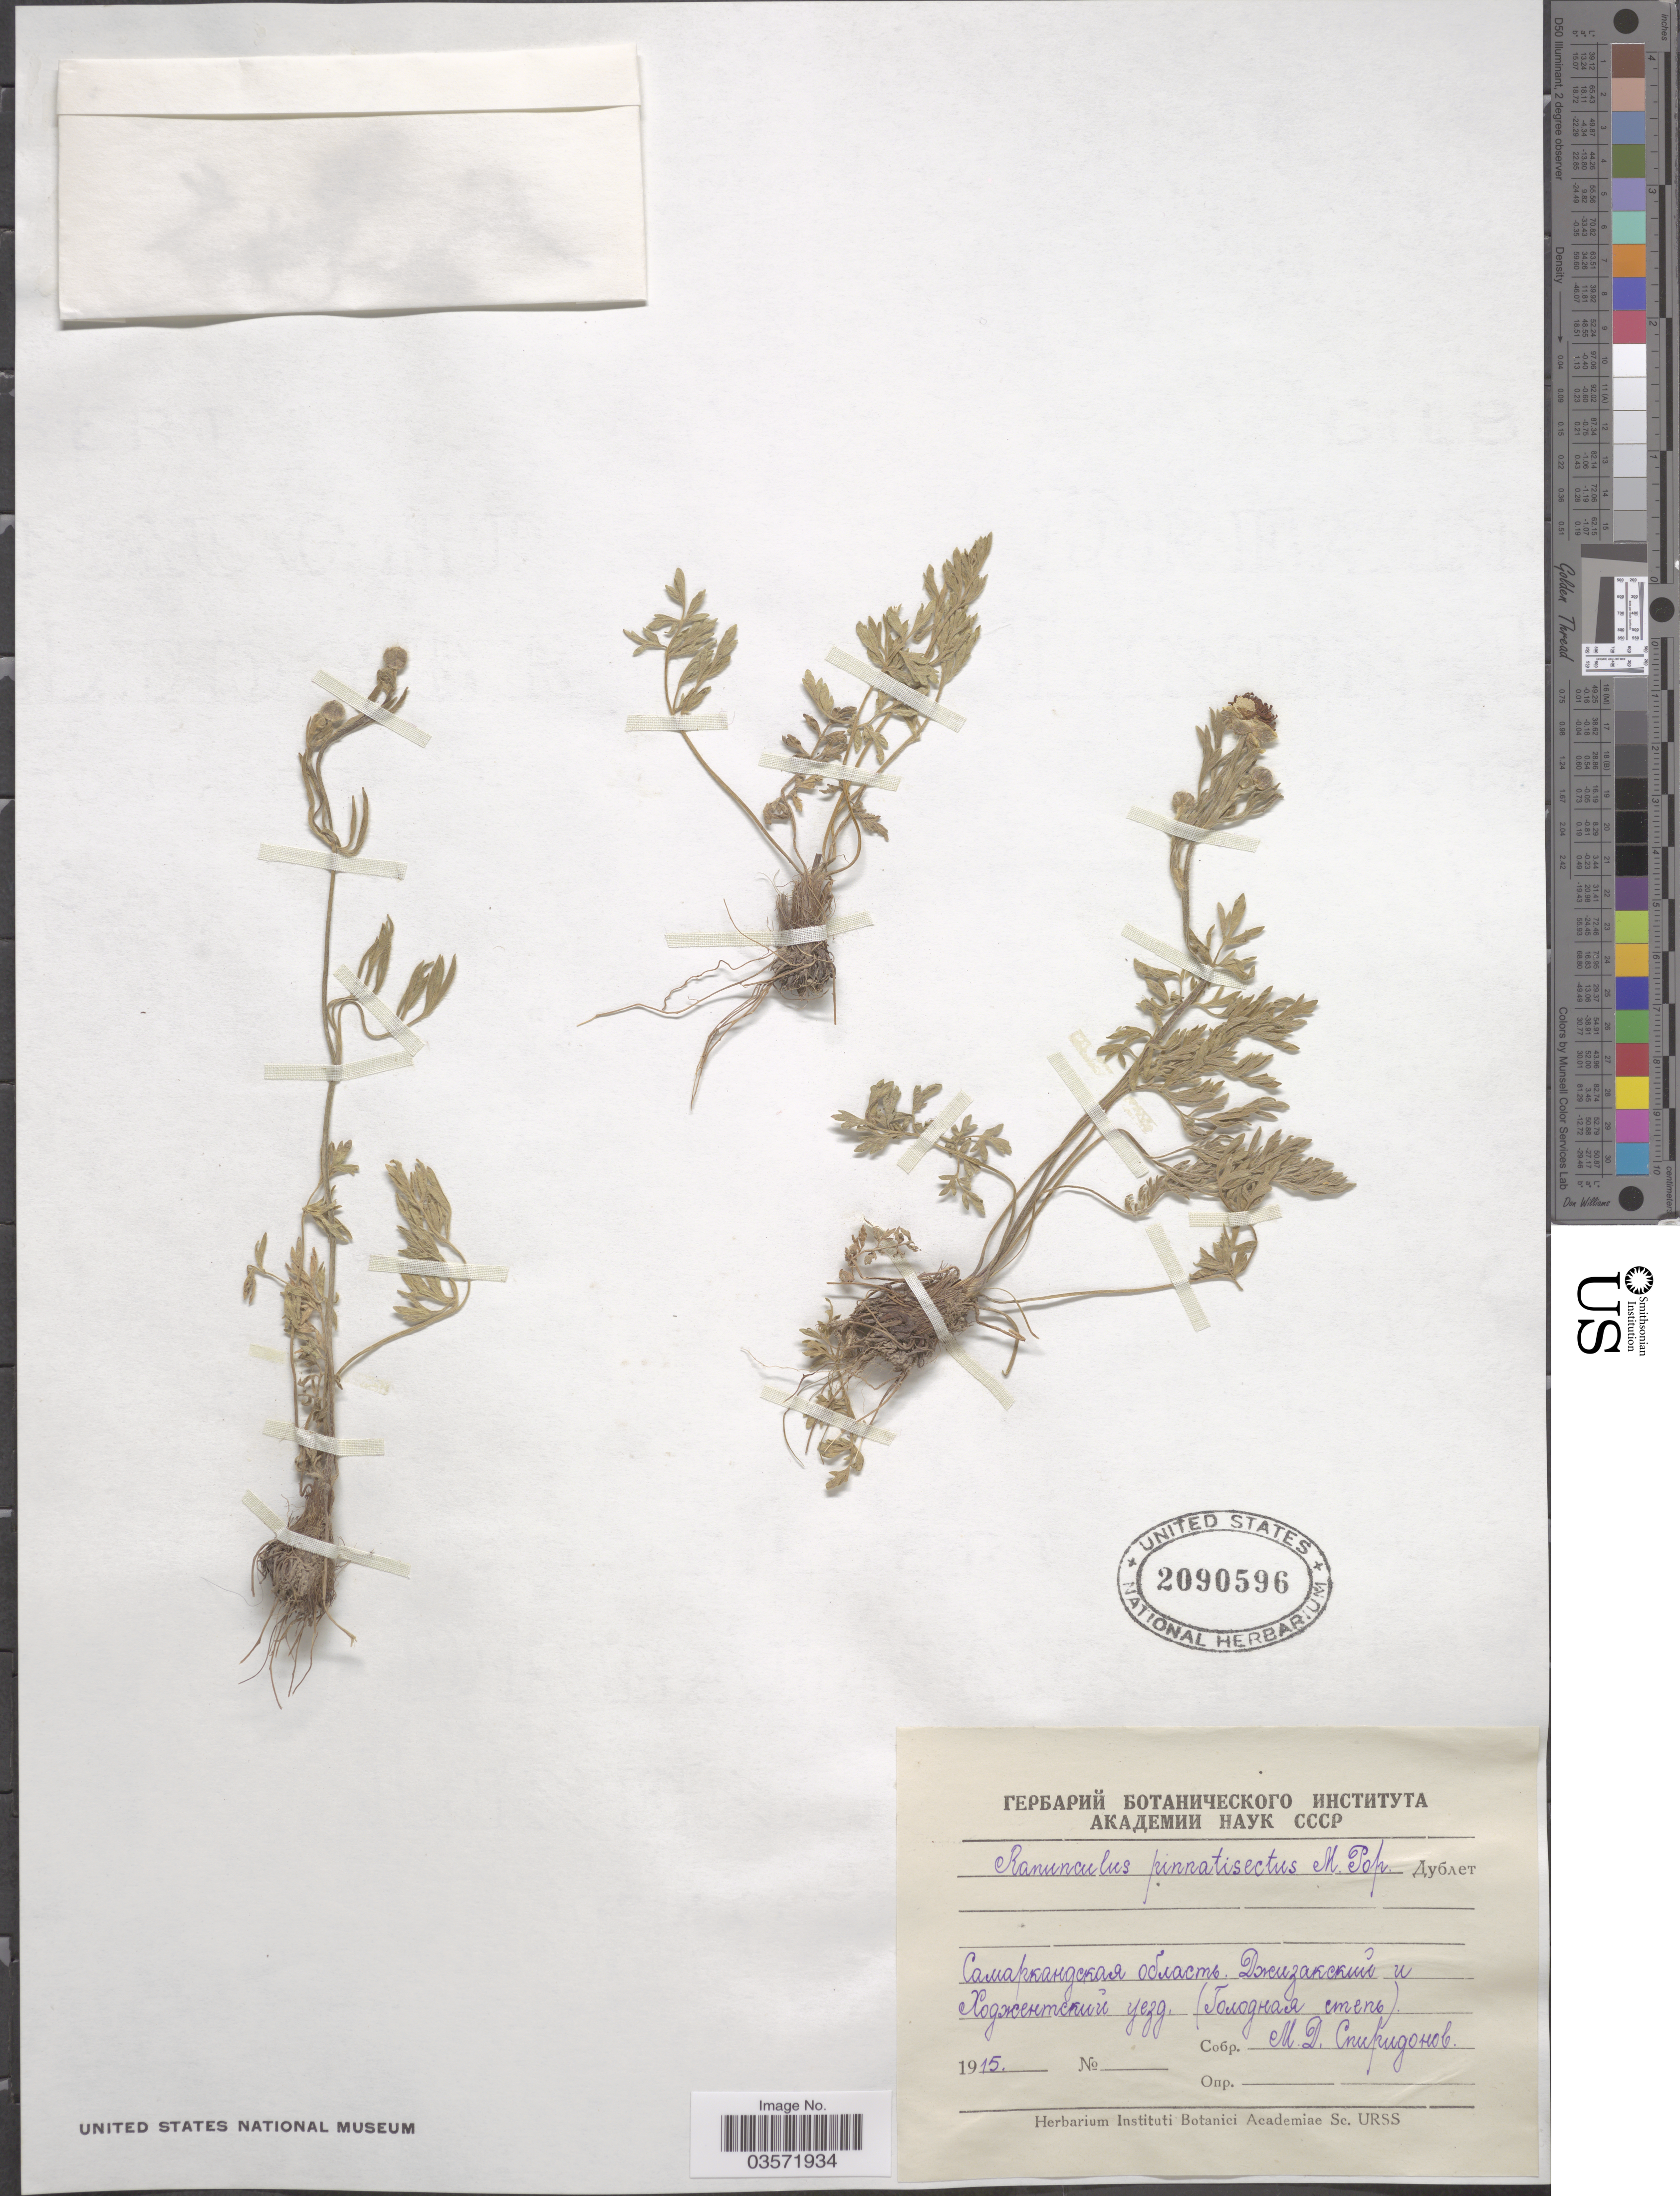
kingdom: Plantae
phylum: Tracheophyta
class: Magnoliopsida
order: Ranunculales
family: Ranunculaceae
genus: Ranunculus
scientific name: Ranunculus pinnatisectus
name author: Popov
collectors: M. Spiridonov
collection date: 1915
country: Uzbekistan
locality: Guliston (Golodnaya Step).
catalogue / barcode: US 2090596